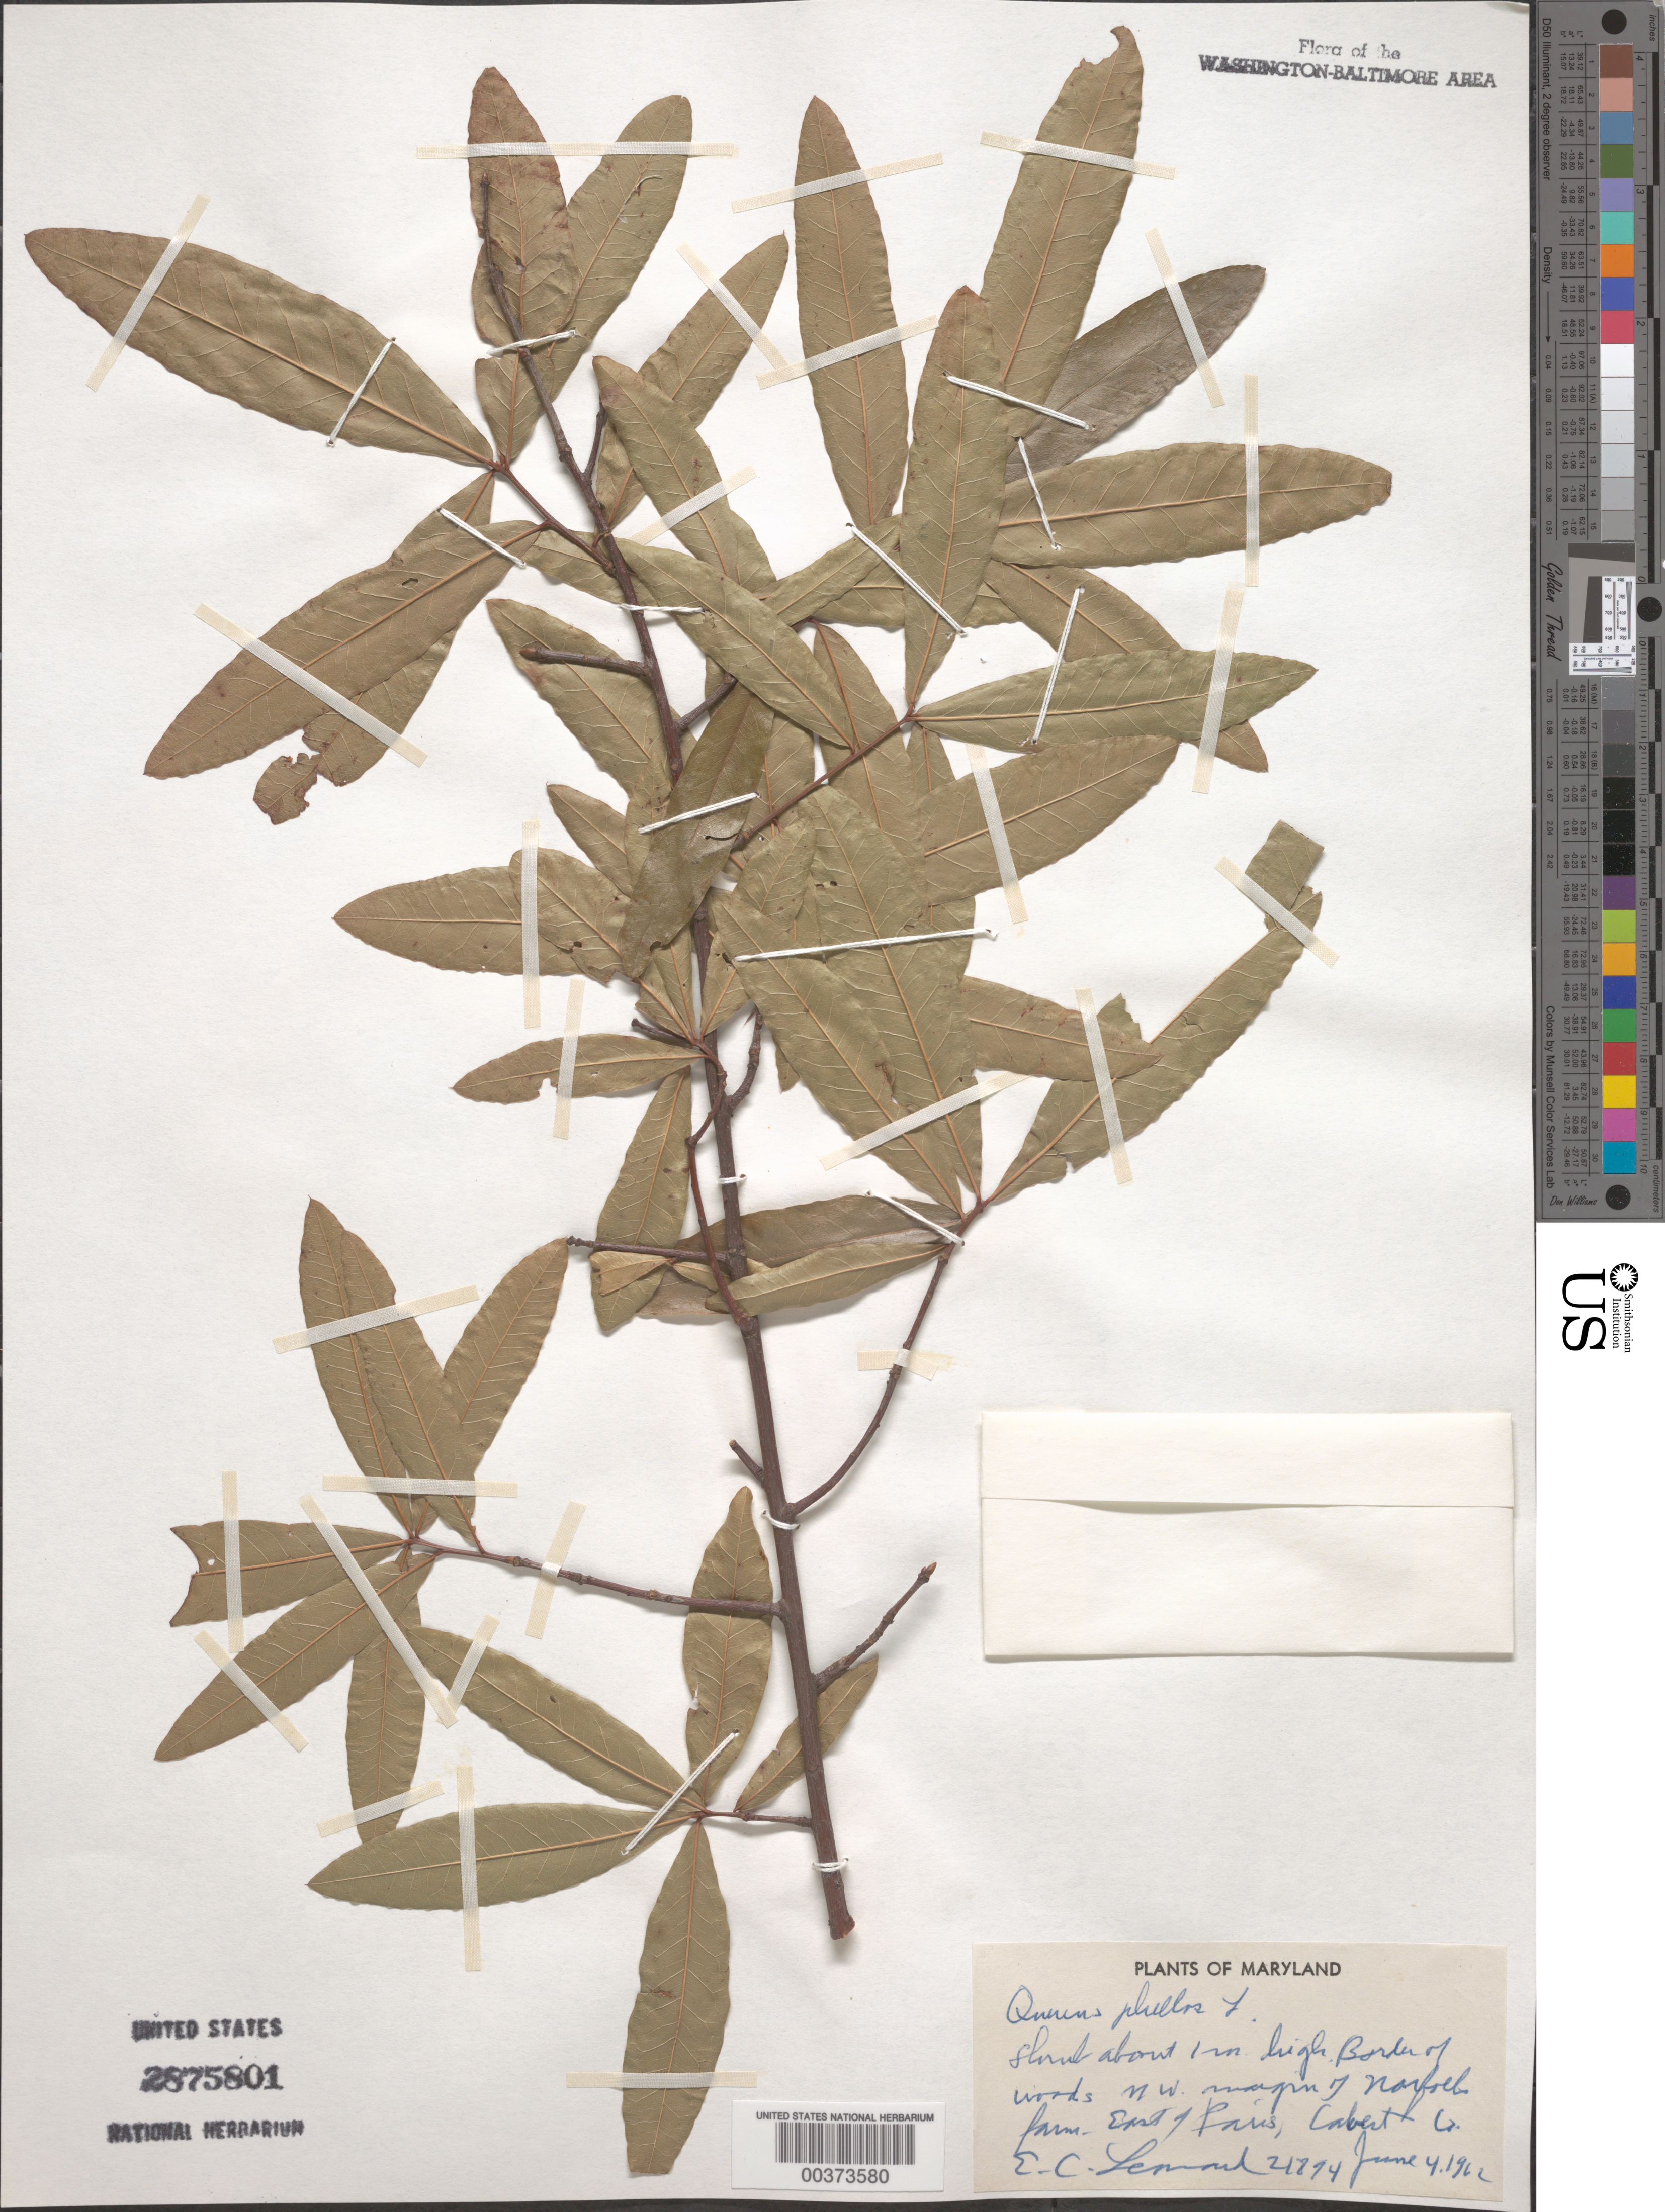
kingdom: Plantae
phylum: Tracheophyta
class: Magnoliopsida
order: Fagales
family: Fagaceae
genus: Quercus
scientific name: Quercus phellos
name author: L.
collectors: E. C. Leonard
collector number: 21894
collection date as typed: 04 Jun 1962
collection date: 1962-06-04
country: United States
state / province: Maryland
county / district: Calvert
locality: East of Paris, Norfolk Farm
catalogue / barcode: US 2875801